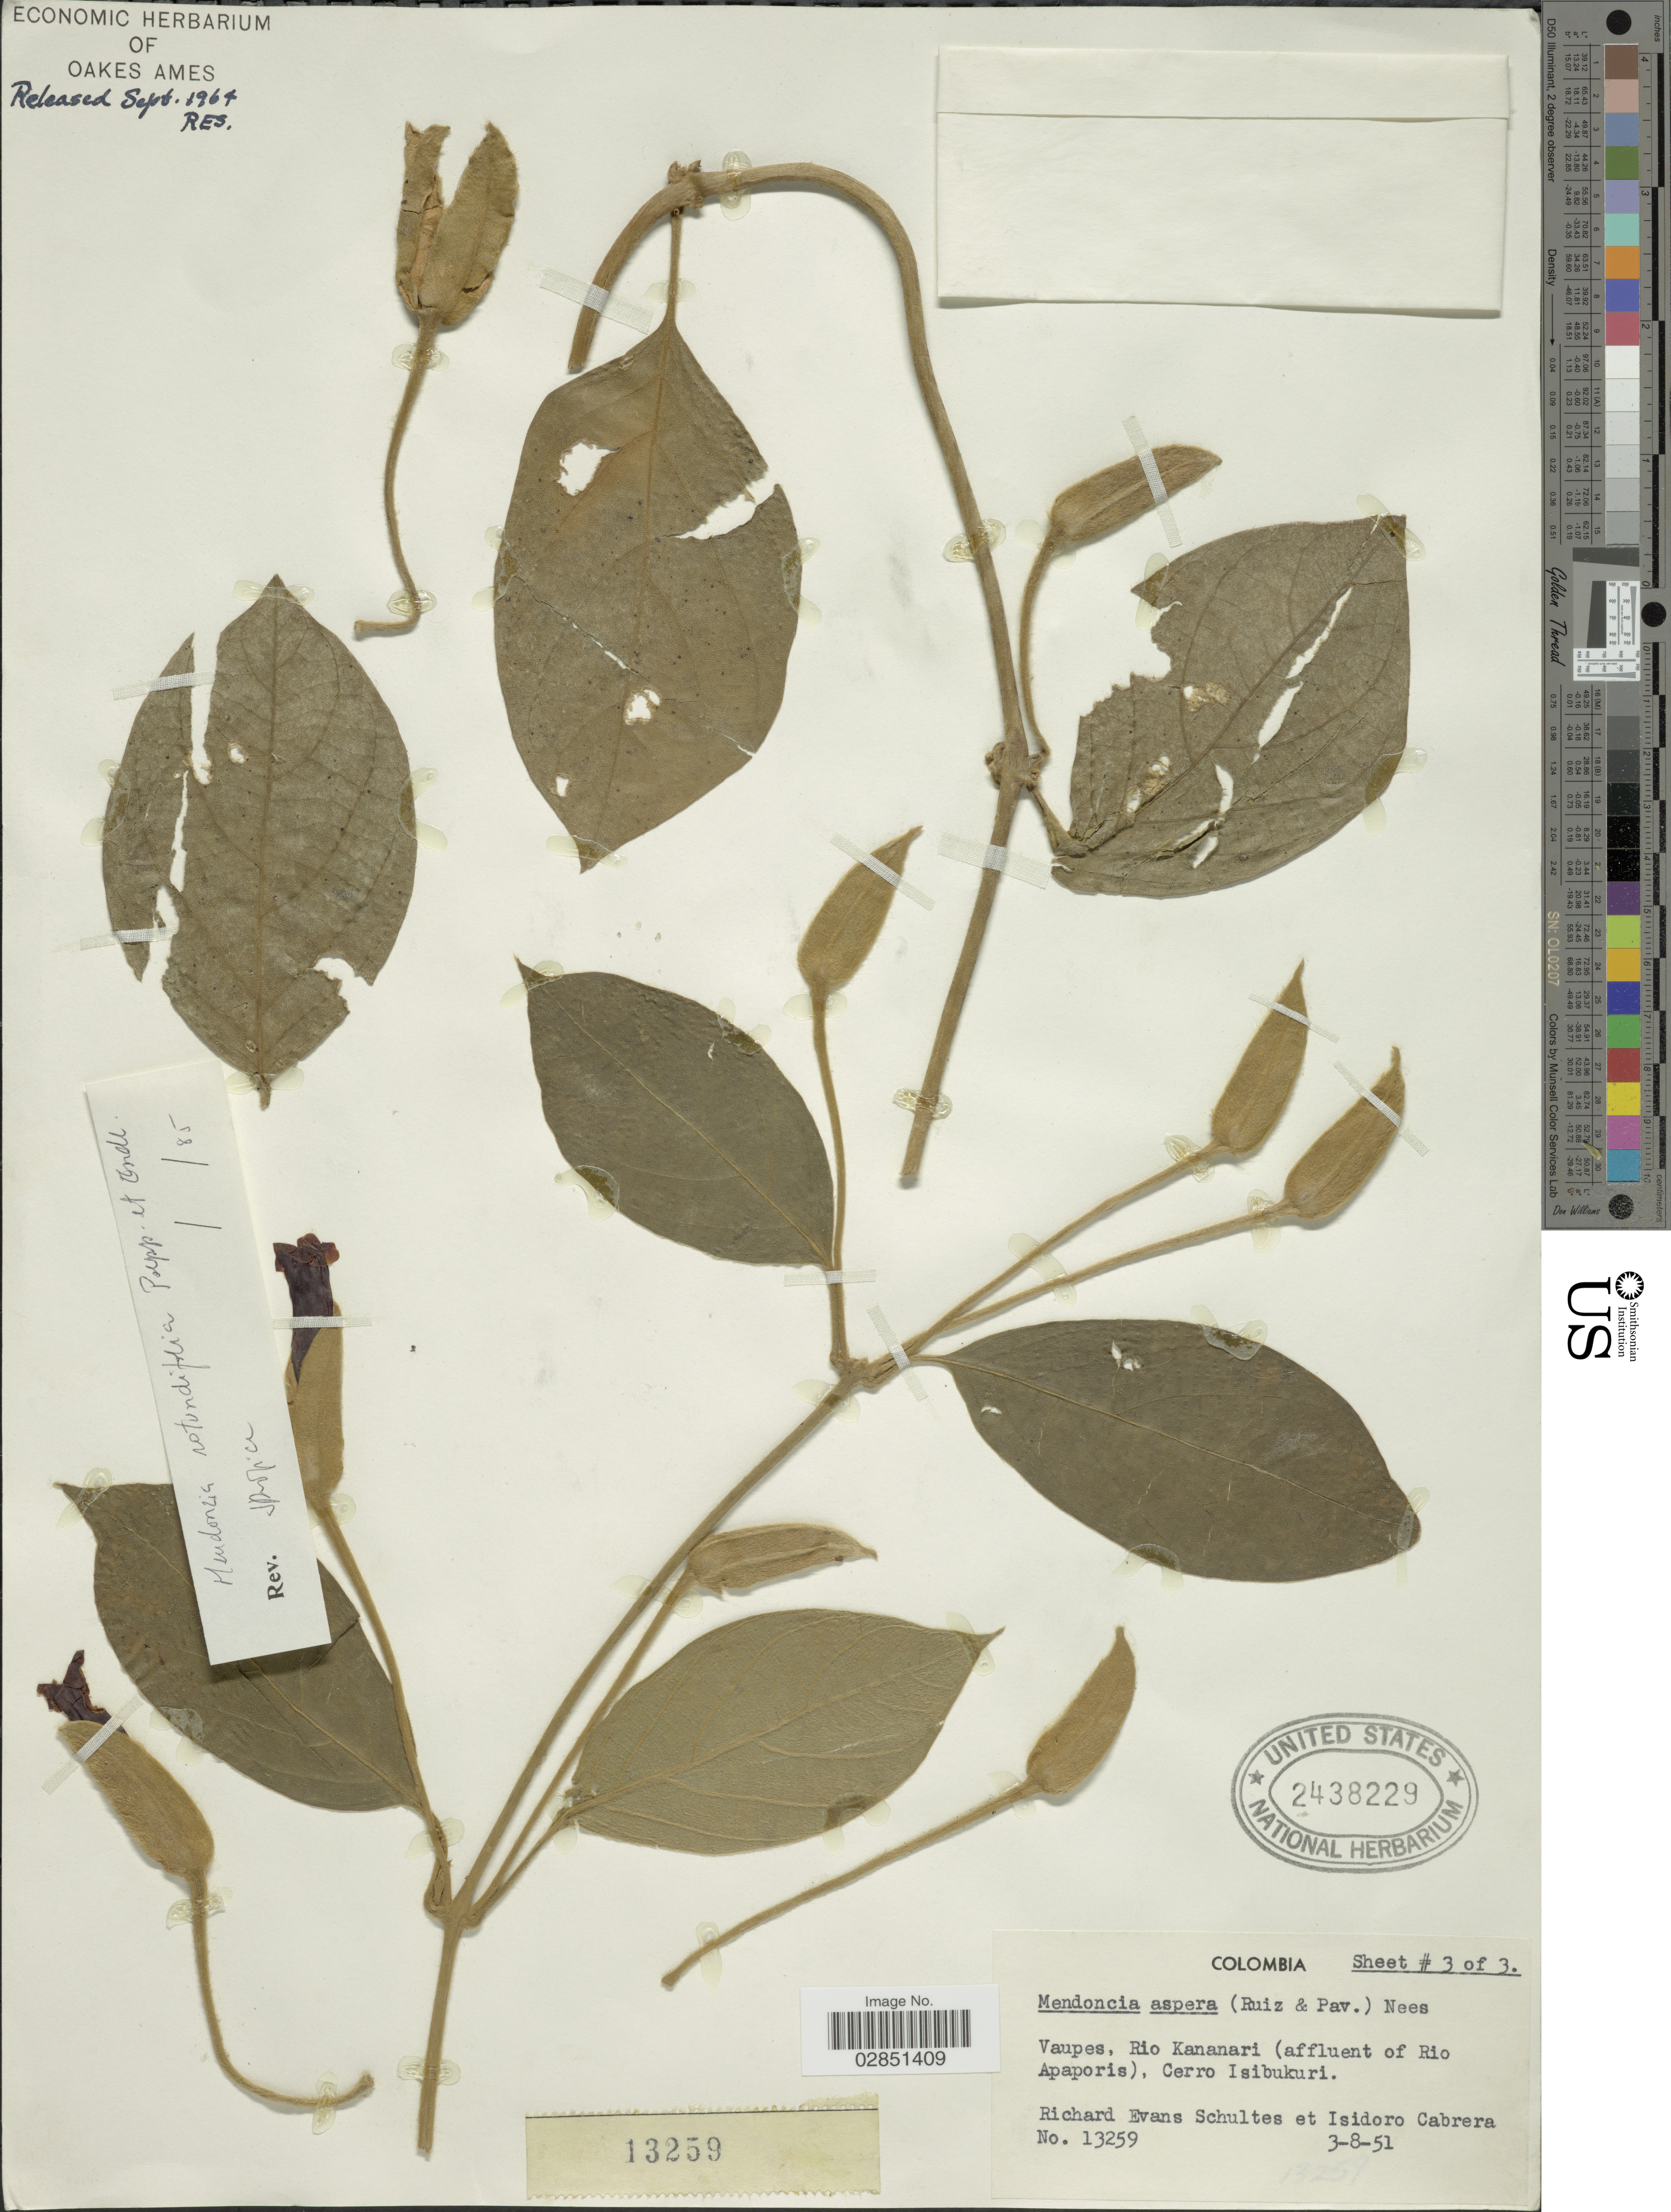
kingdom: Plantae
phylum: Tracheophyta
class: Magnoliopsida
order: Lamiales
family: Acanthaceae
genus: Mendoncia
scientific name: Mendoncia rotundifolia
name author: Poepp. & Endl.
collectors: R. E. Schultes & I. Cabrera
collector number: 13259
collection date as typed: Transcribed d/m/y: 3/8/51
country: Colombia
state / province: Vaupés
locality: Rio Kananari (affluent of Rio Apaporis), Cerro Isibukuri.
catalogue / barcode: US 2438229